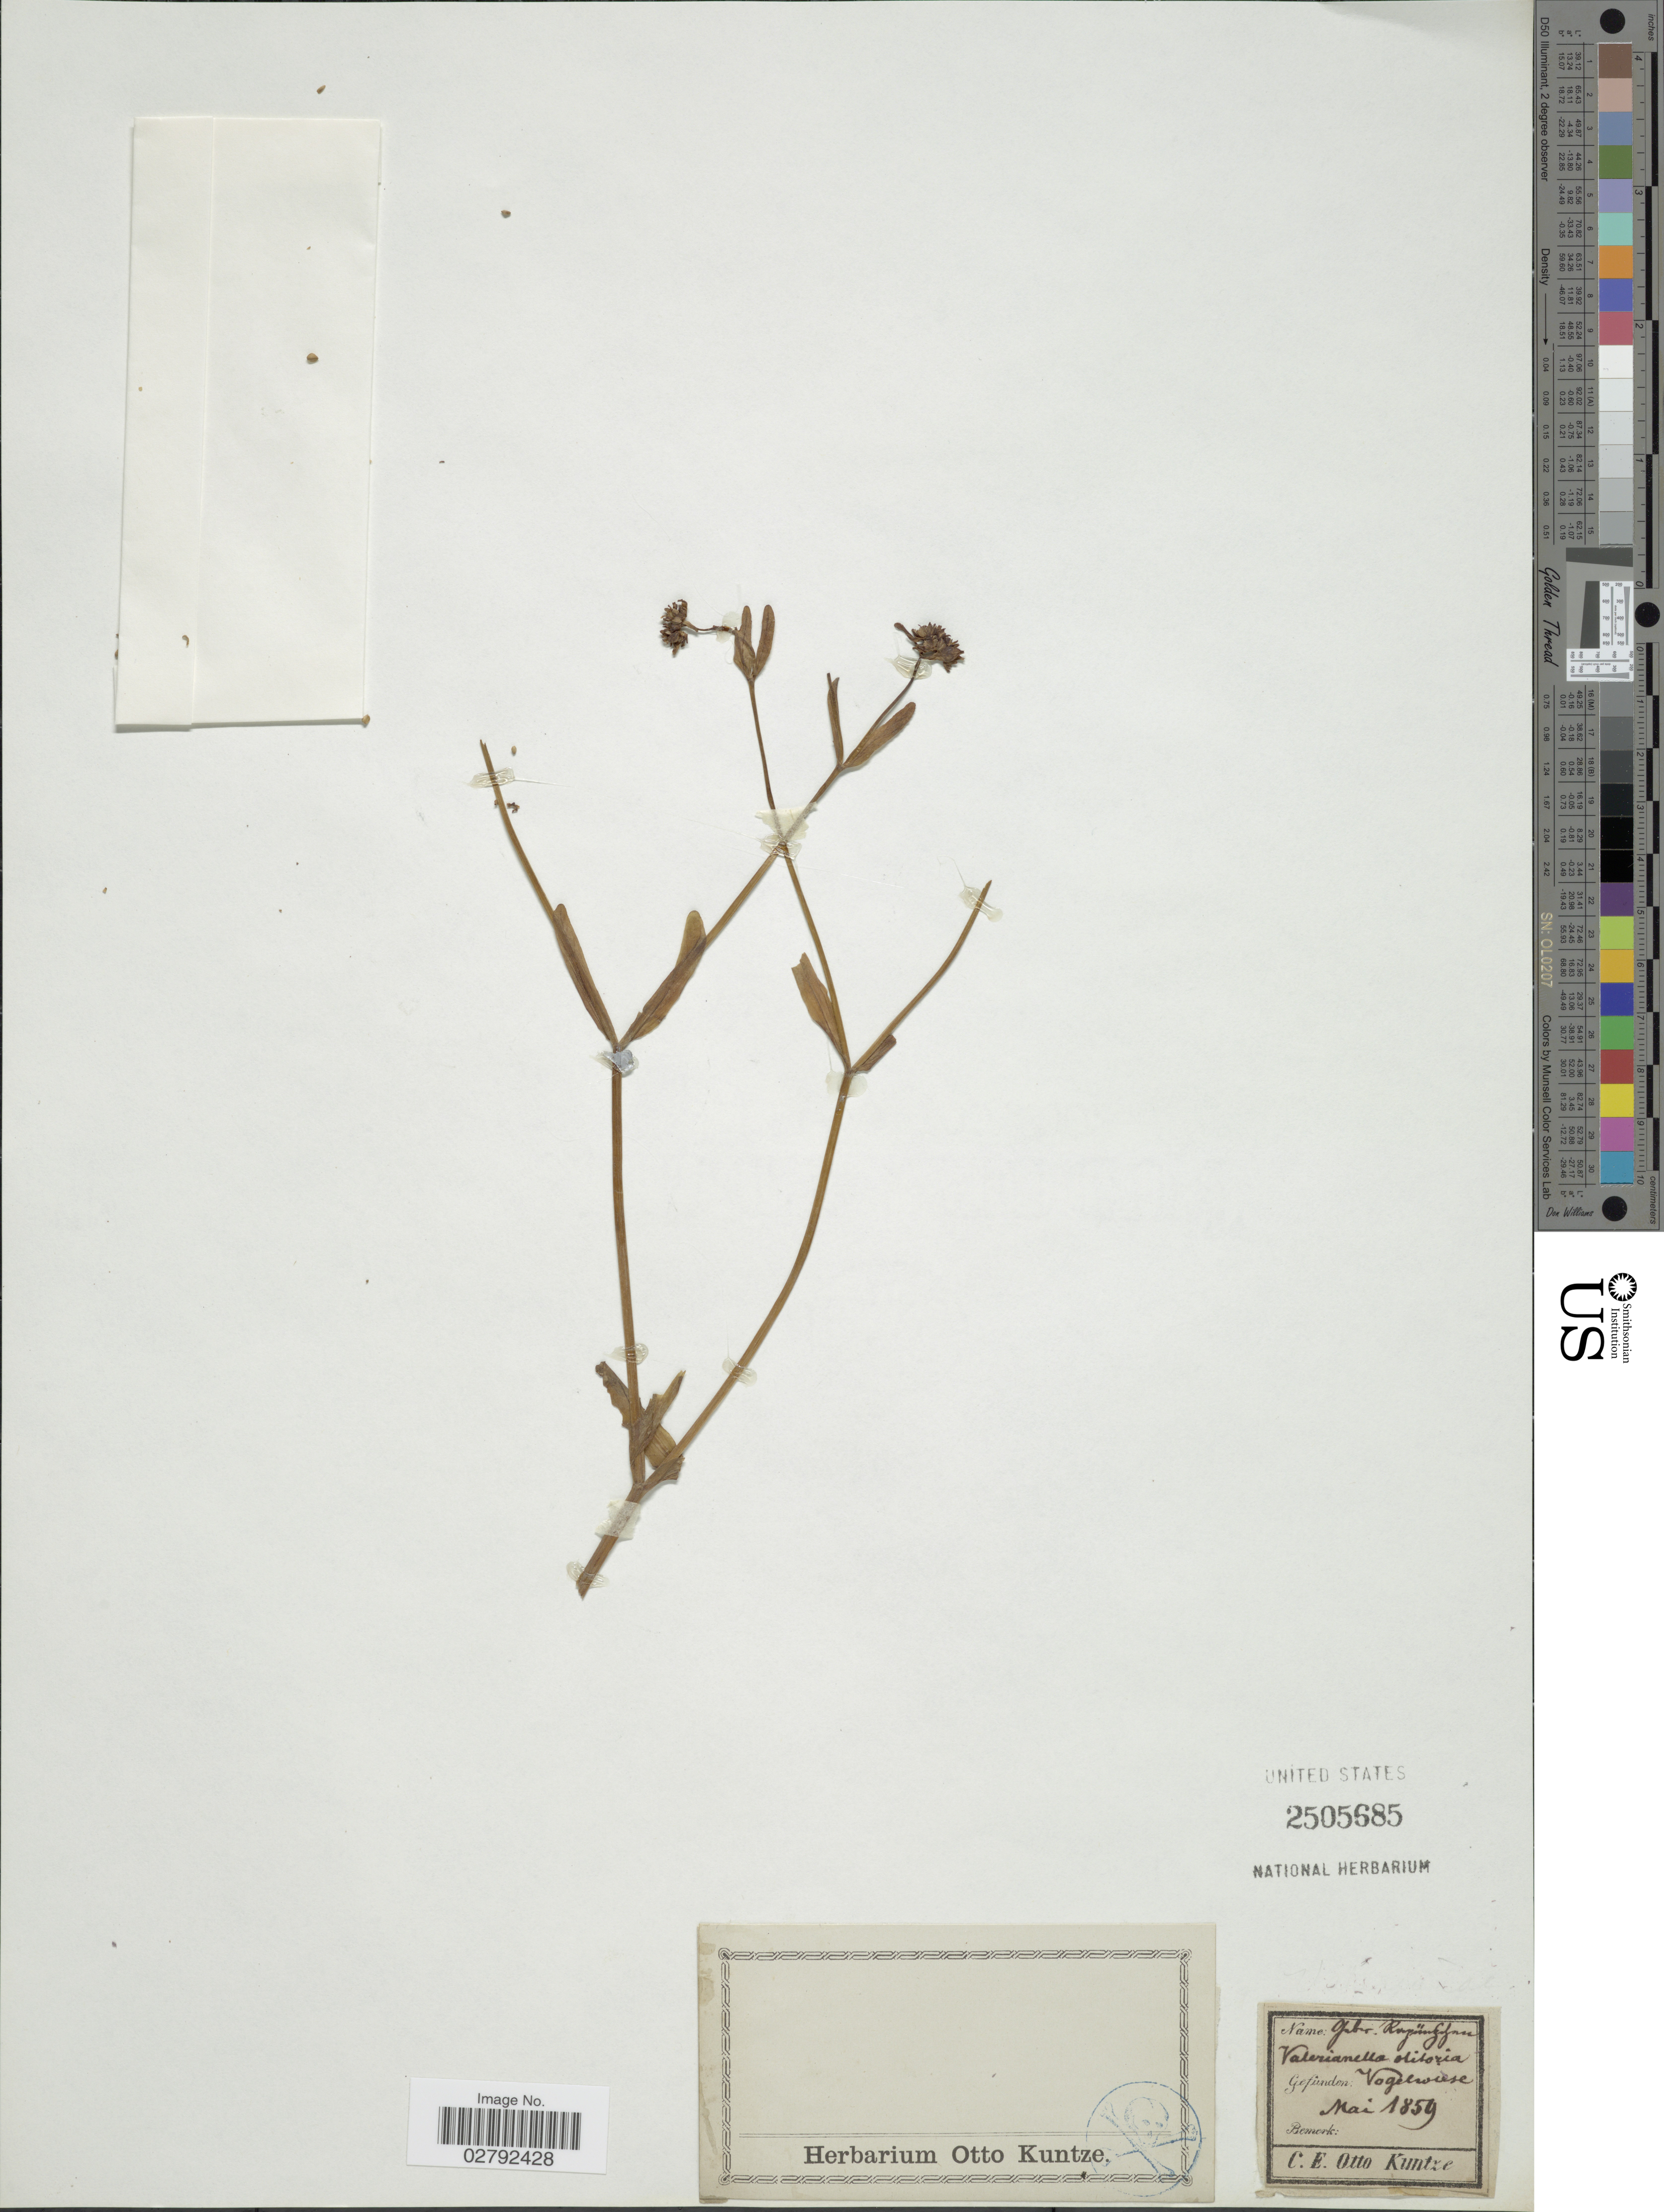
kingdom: Plantae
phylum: Tracheophyta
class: Magnoliopsida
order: Dipsacales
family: Caprifoliaceae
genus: Valerianella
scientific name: Valerianella olitoria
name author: (L.) Pollich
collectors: C.E.O. Kuntze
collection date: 1859-05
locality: Vogelwiese [interpreted]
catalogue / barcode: US 2505685